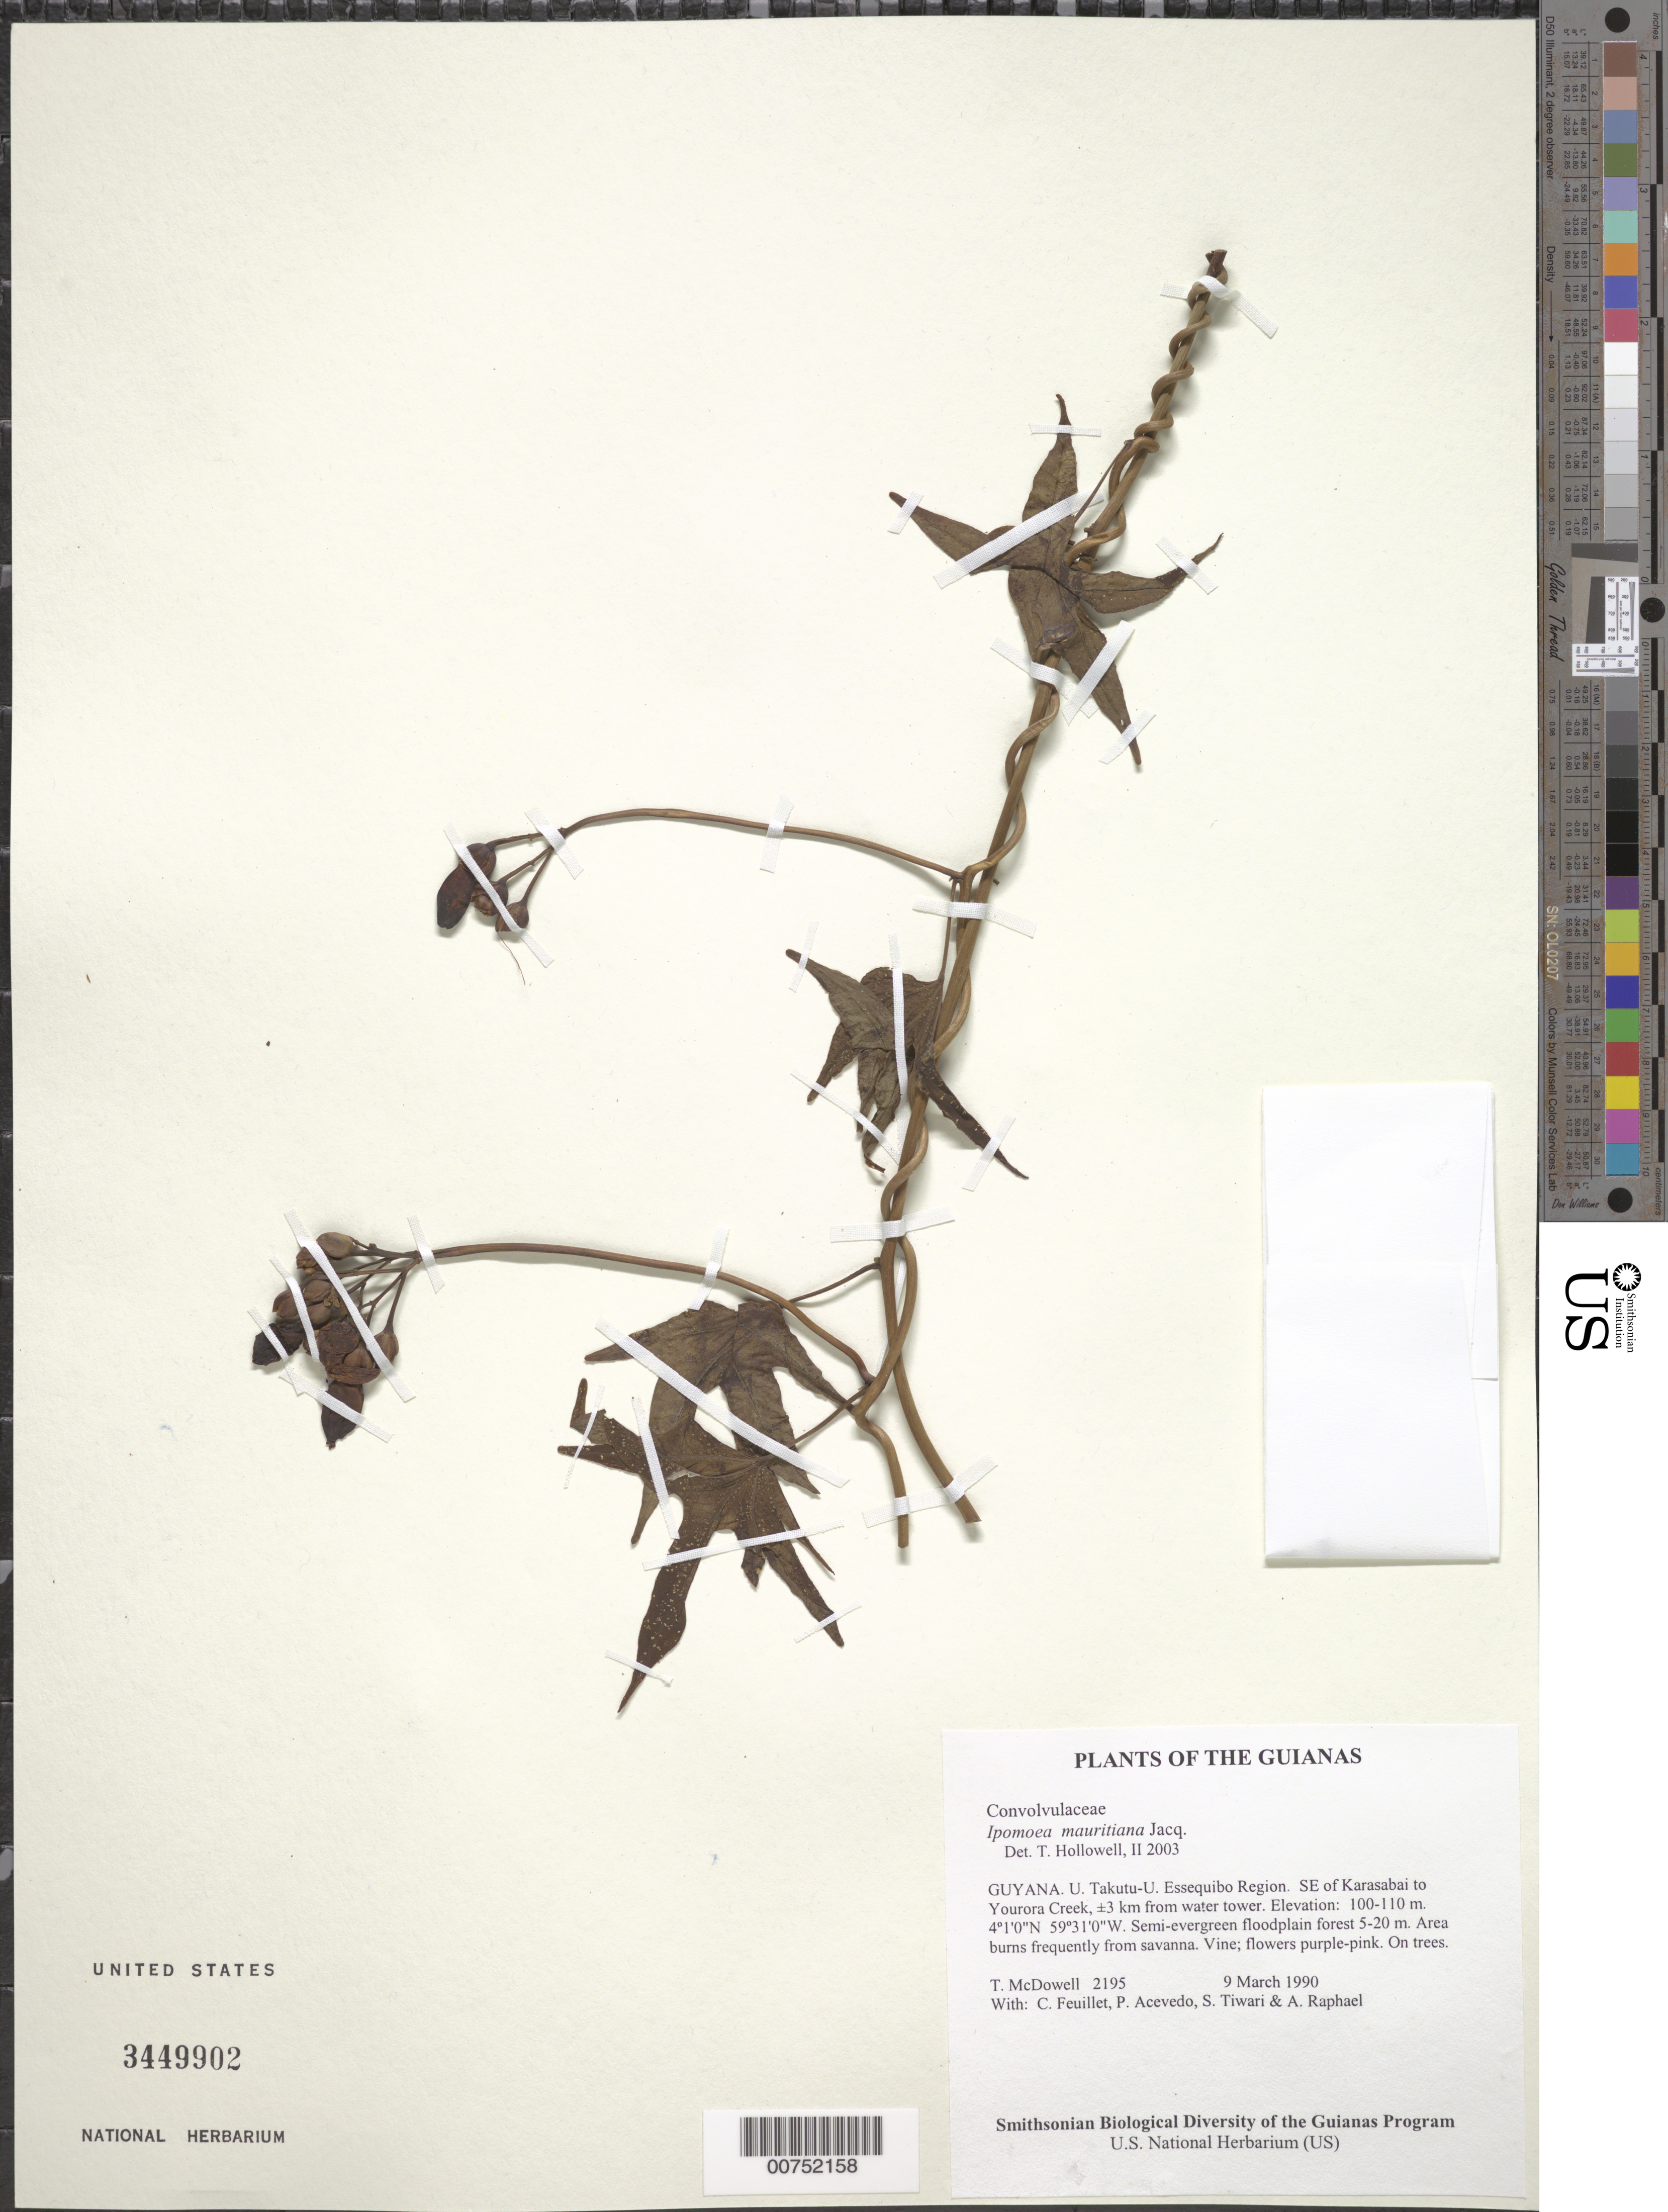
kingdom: Plantae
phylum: Tracheophyta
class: Magnoliopsida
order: Solanales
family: Convolvulaceae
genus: Ipomoea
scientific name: Ipomoea mauritiana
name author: Jacq.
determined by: Hollowell, T. H., (BOT), Smithsonian Institution - National Museum of Natural History (UNITED STATES)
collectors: T. McDowell, C. Feuillet, P. Acevedo-Rodr., S. Tiwari & A. Raphael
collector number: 2195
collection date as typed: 9 March 1990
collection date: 1990-03-09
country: Guyana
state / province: U. Takutu-U. Essequibo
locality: SE of Karasabai to Yourora Creek, ±3 km from water tower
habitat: Semi-evergreen floodplain forest 5-20 m. Area burns frequently from savanna and nearby gardens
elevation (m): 100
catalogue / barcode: US 3449902